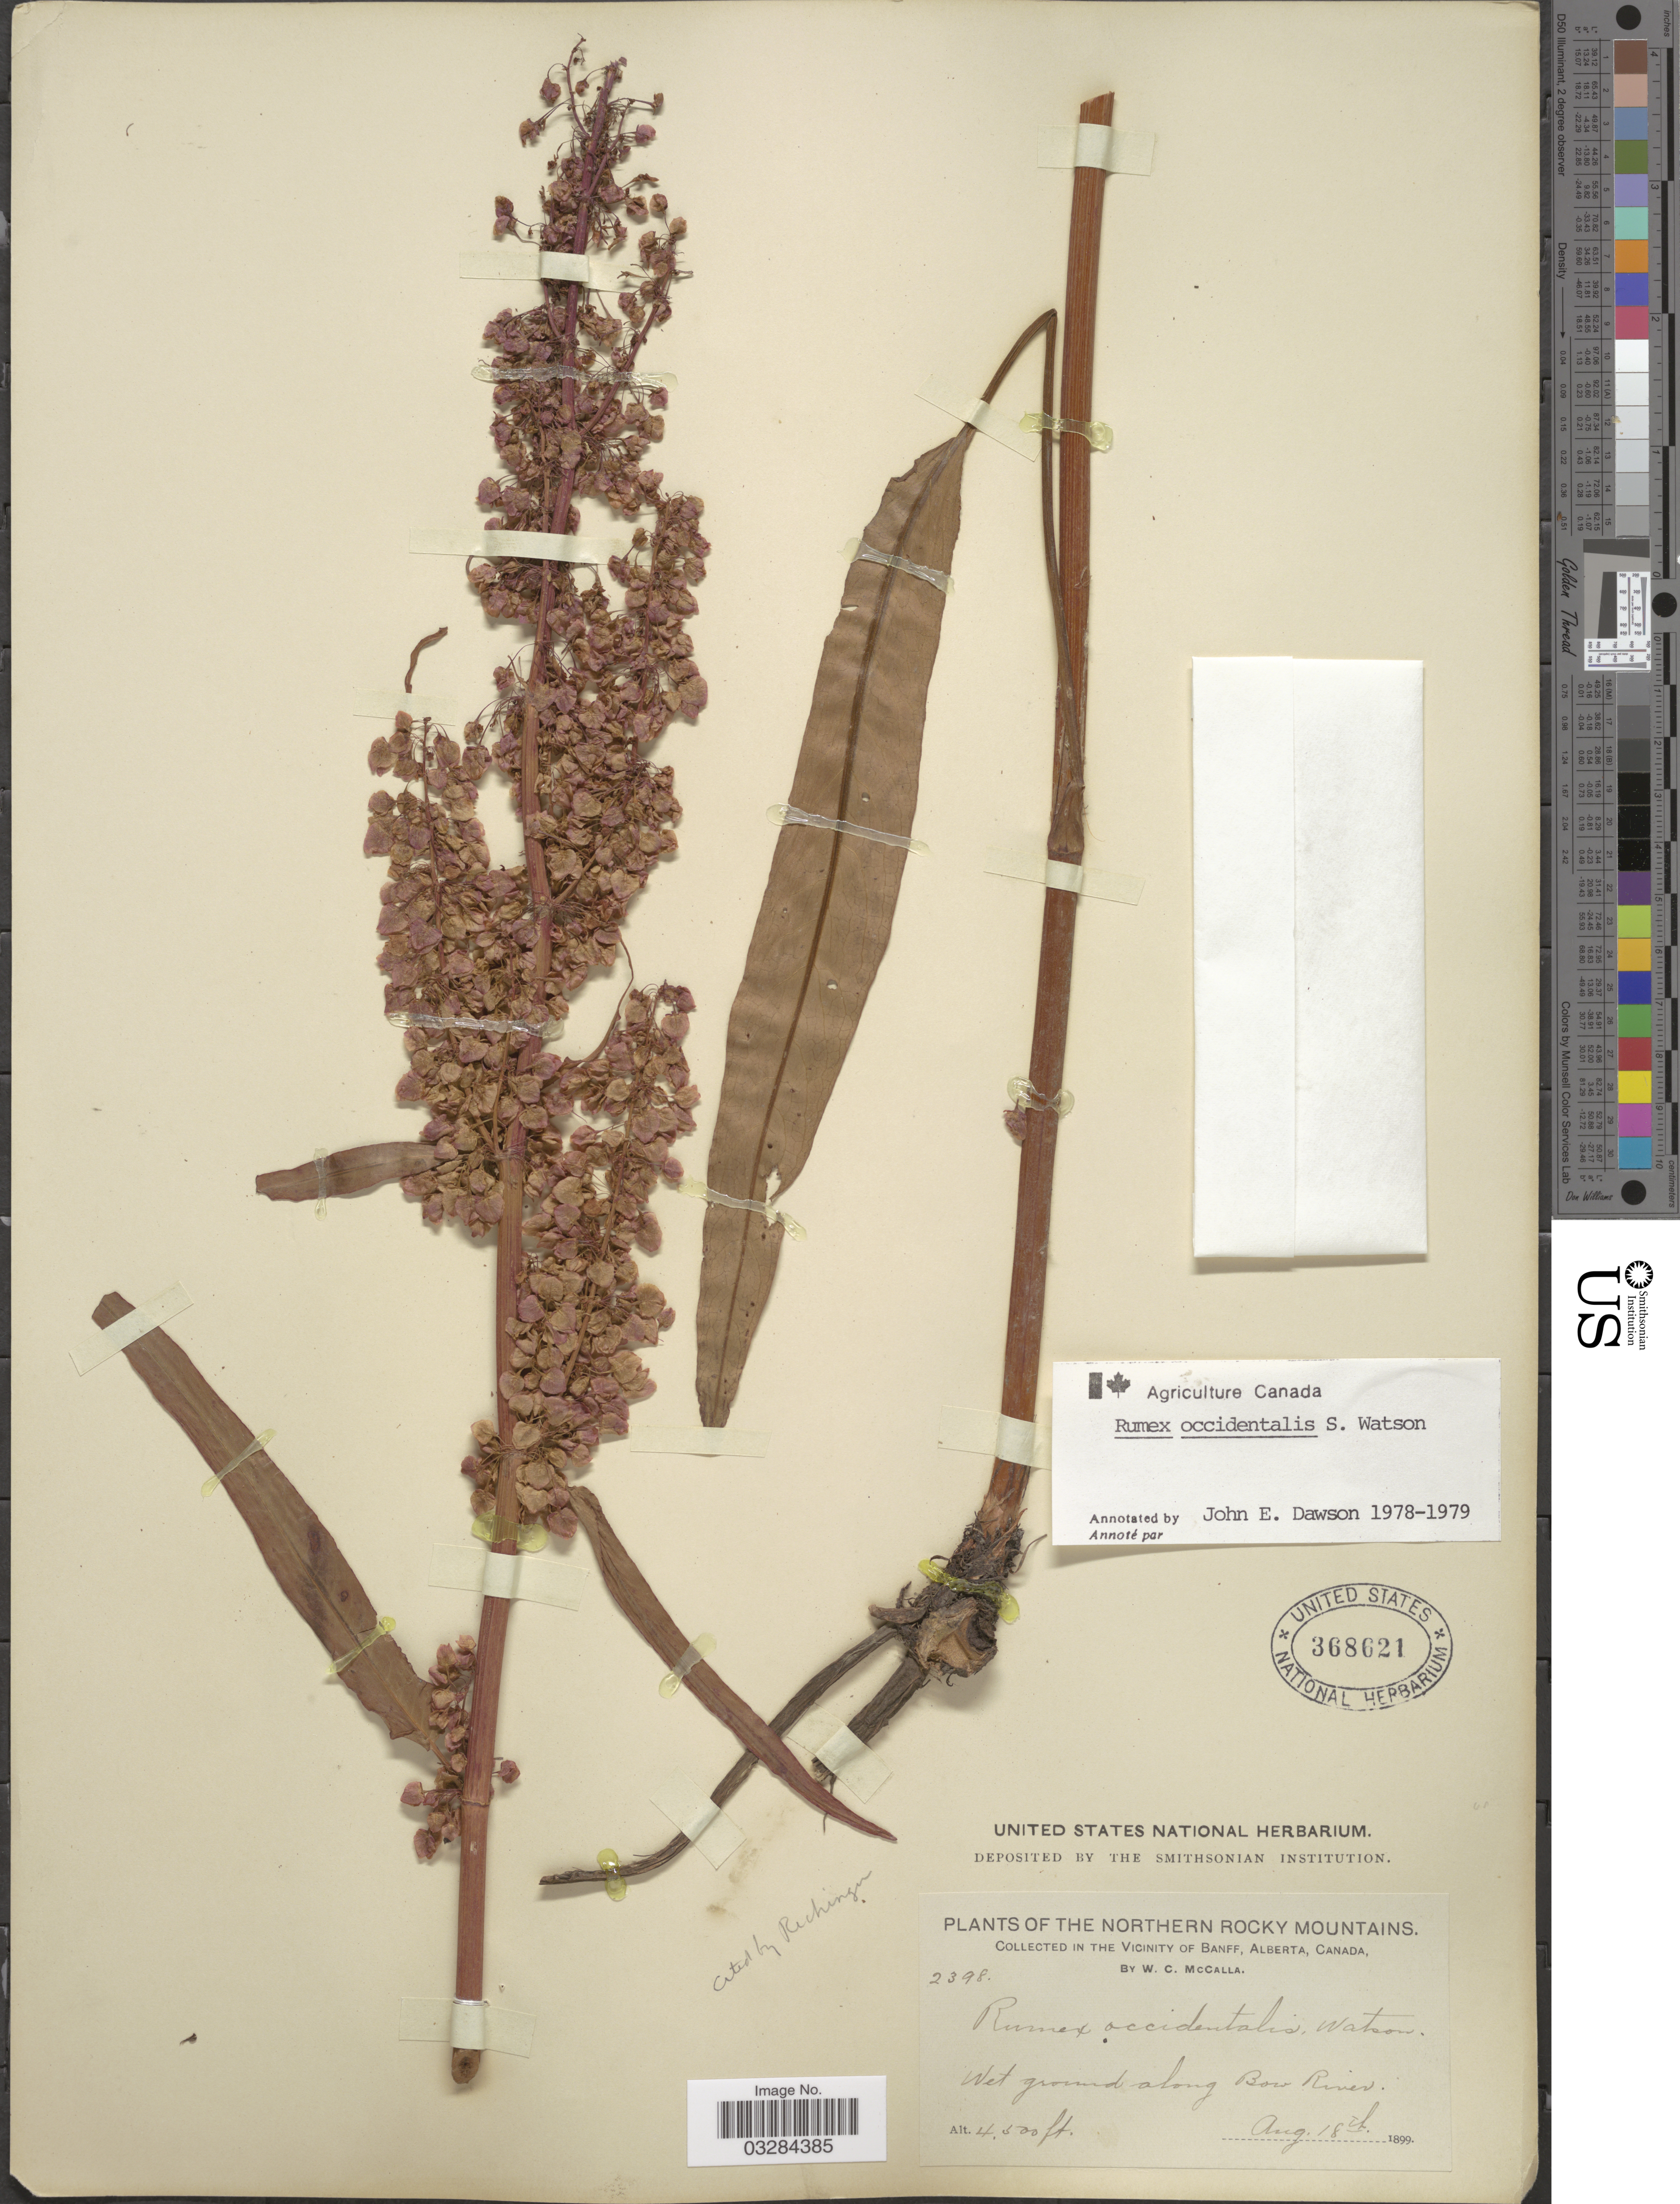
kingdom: Plantae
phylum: Tracheophyta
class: Magnoliopsida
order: Caryophyllales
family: Polygonaceae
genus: Rumex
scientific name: Rumex occidentalis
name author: S. Watson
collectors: W. McCalla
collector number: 2398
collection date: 1899-08-18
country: Canada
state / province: Alberta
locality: Northern Rocky Mountains. Collected in the Vicinity of Banff. Wet ground along Bow River.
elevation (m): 1372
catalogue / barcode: US 368621